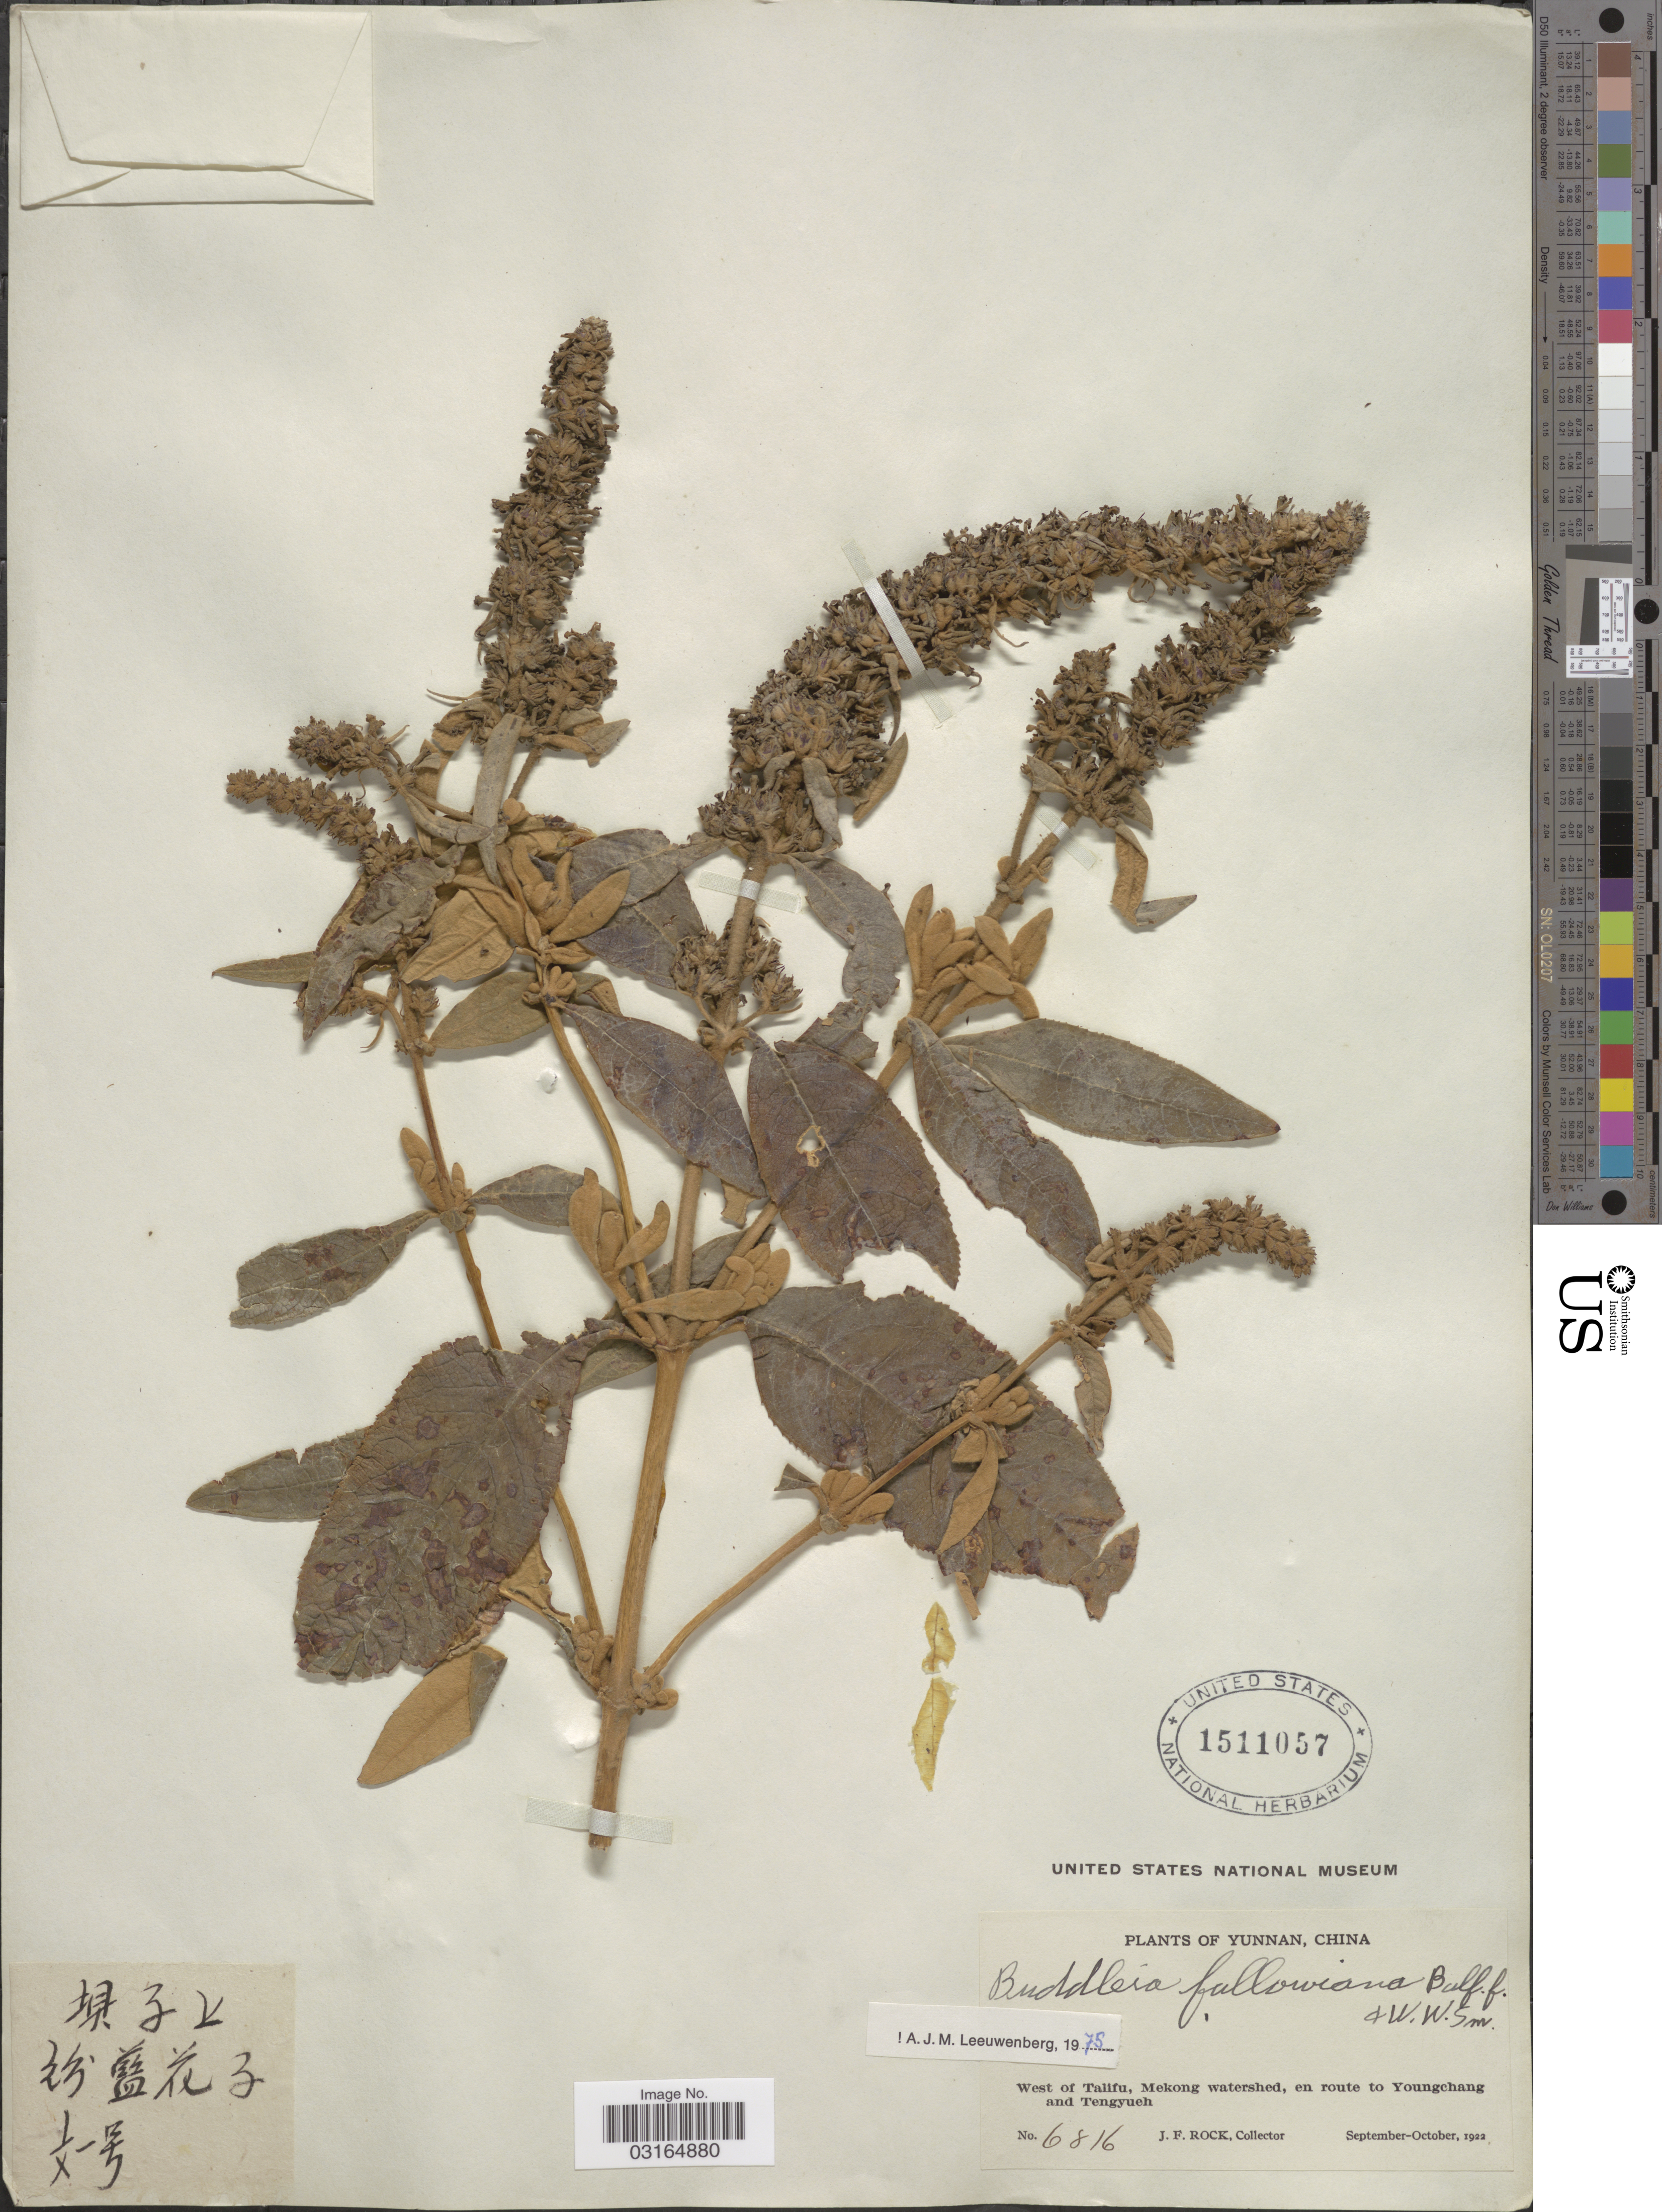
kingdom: Plantae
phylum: Tracheophyta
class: Magnoliopsida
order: Lamiales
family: Scrophulariaceae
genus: Buddleja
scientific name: Buddleja fallowiana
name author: Balf. f. & W.W. Sm.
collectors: J. Rock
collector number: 6816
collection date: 1922-09/1922-10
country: China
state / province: Yunnan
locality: West of Talifu, Mekong watershed, en route to Youngchang and Tengyueh.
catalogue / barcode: US 1511057